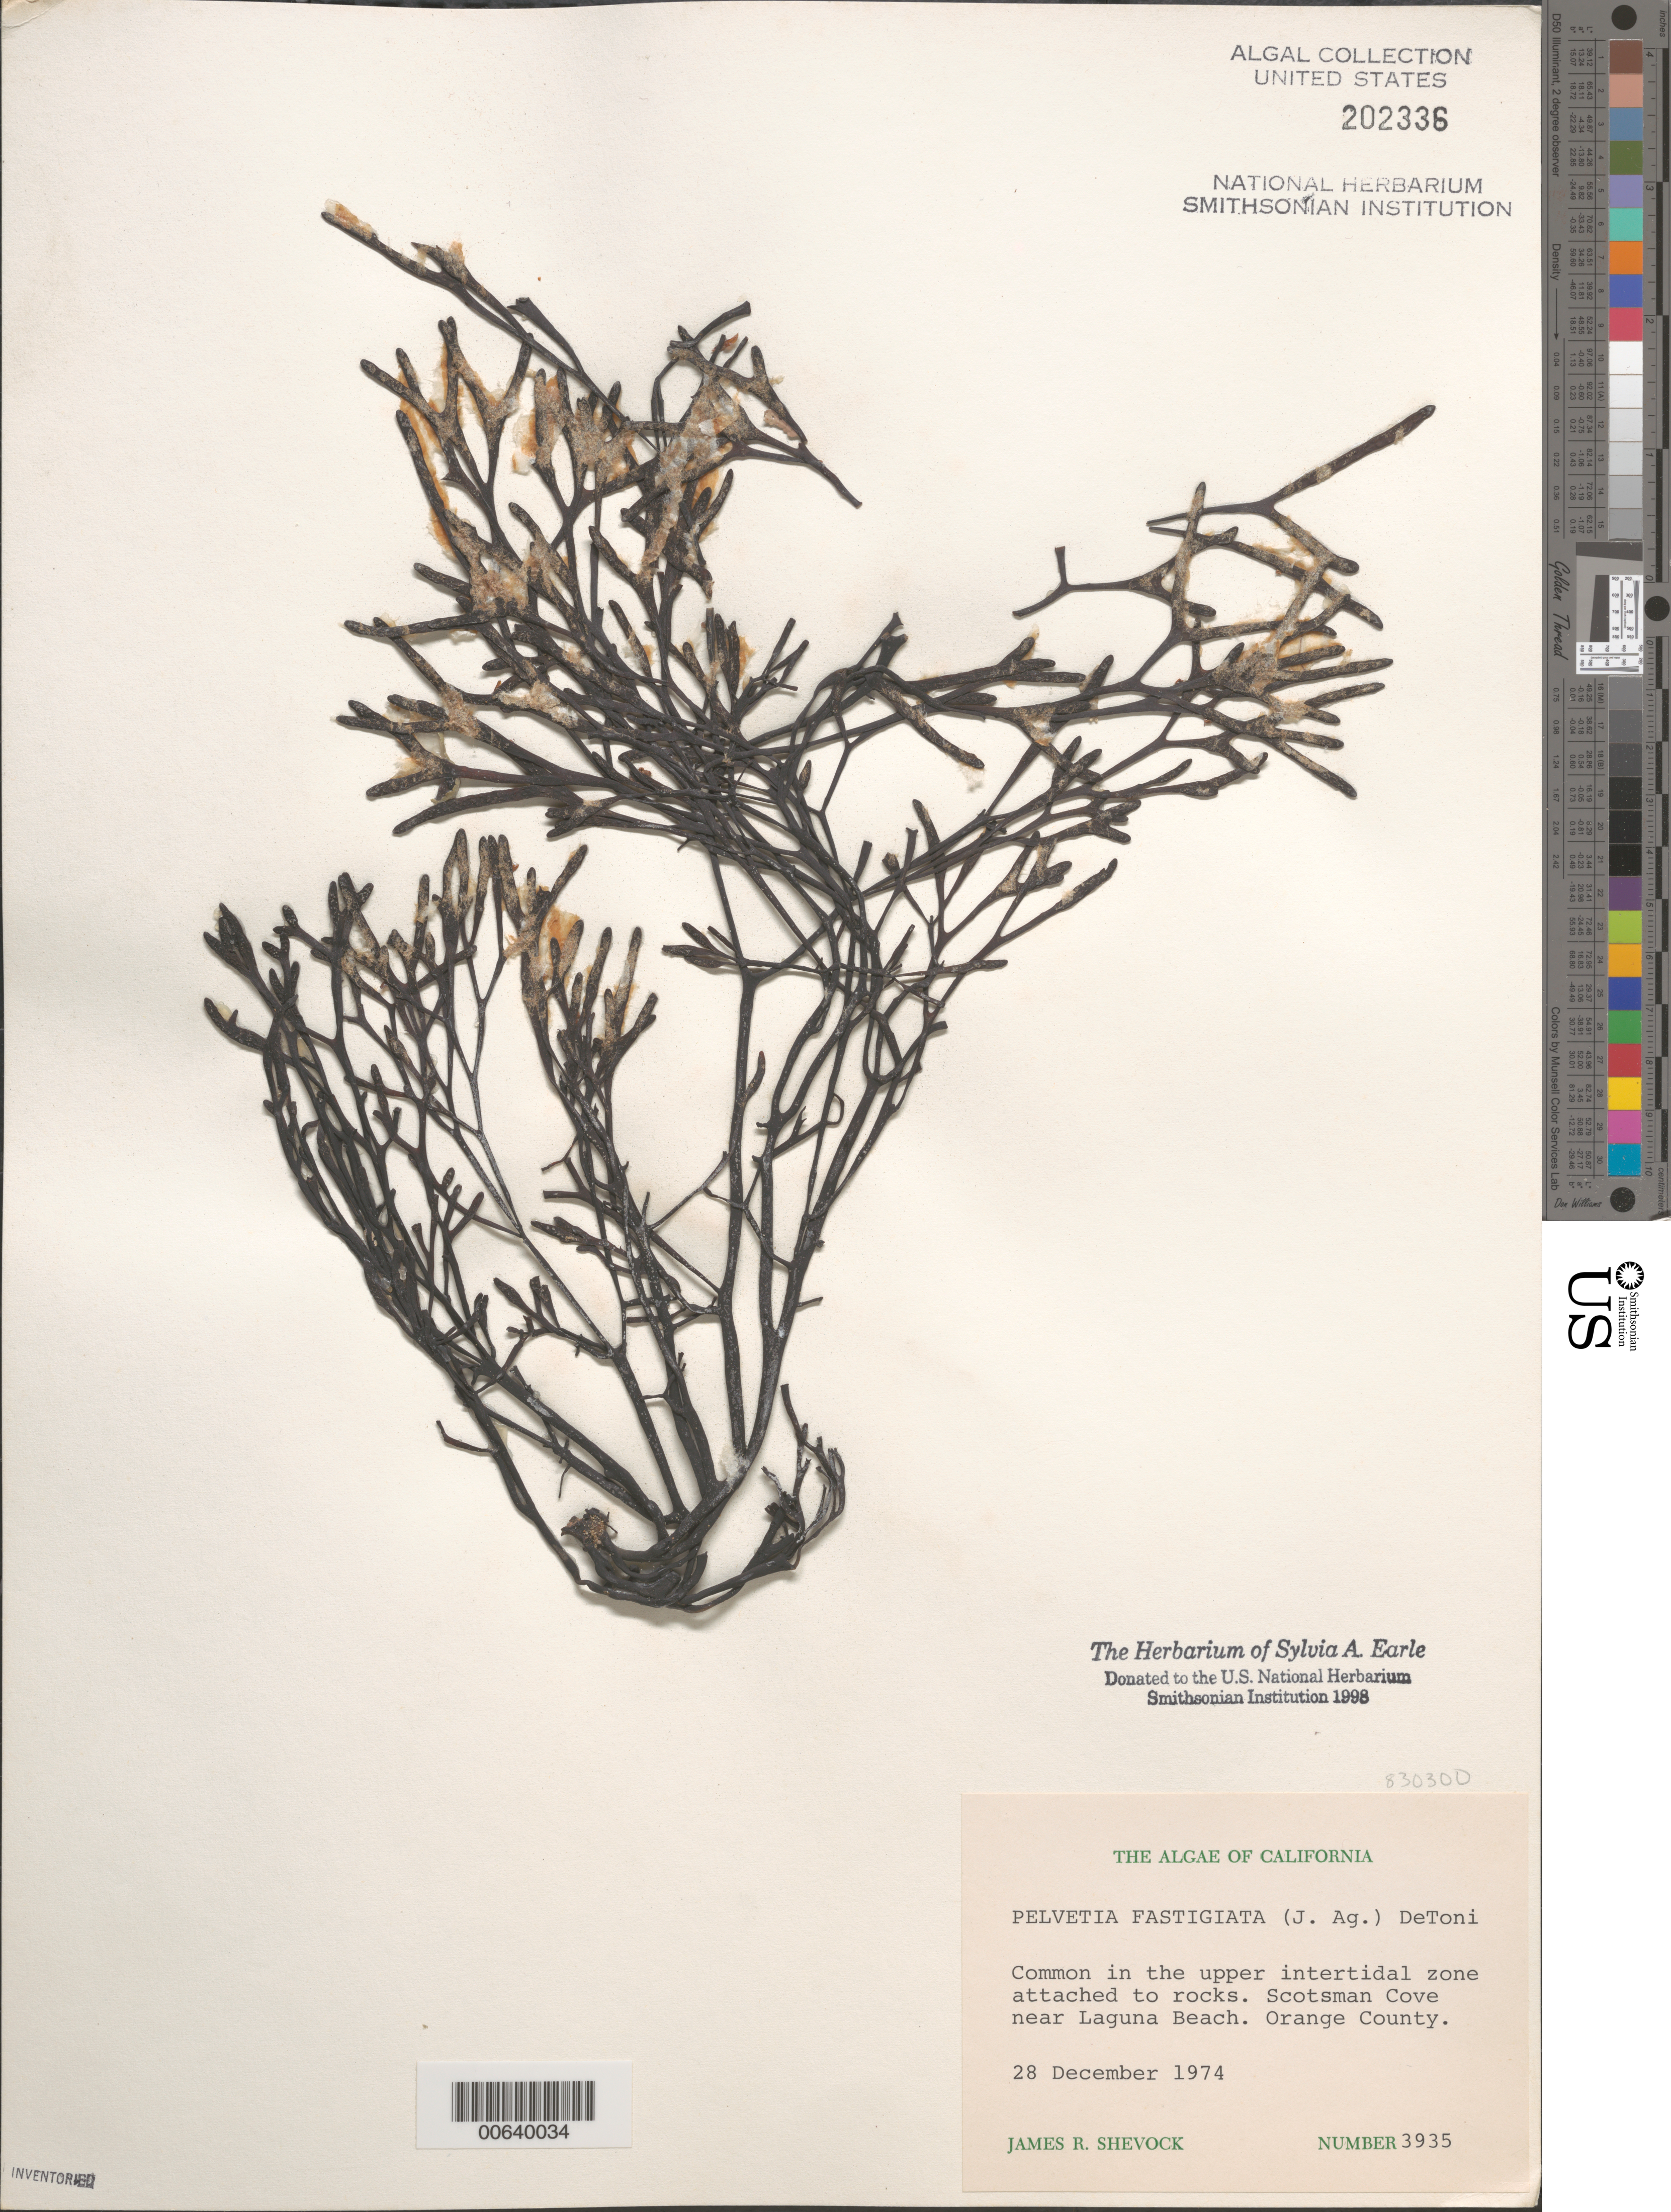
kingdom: Chromista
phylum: Ochrophyta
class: Phaeophyceae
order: Fucales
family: Fucaceae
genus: Silvetia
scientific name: Silvetia compressa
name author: (J. Agardh) E.A. Serrão et al.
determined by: Algae name updating Project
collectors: J. R. Shevock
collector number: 3935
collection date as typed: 28 Dec 1974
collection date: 1974-12-28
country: United States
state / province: California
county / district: Orange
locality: Scotsman Cove, near Laguna Beach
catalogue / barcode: US 202336